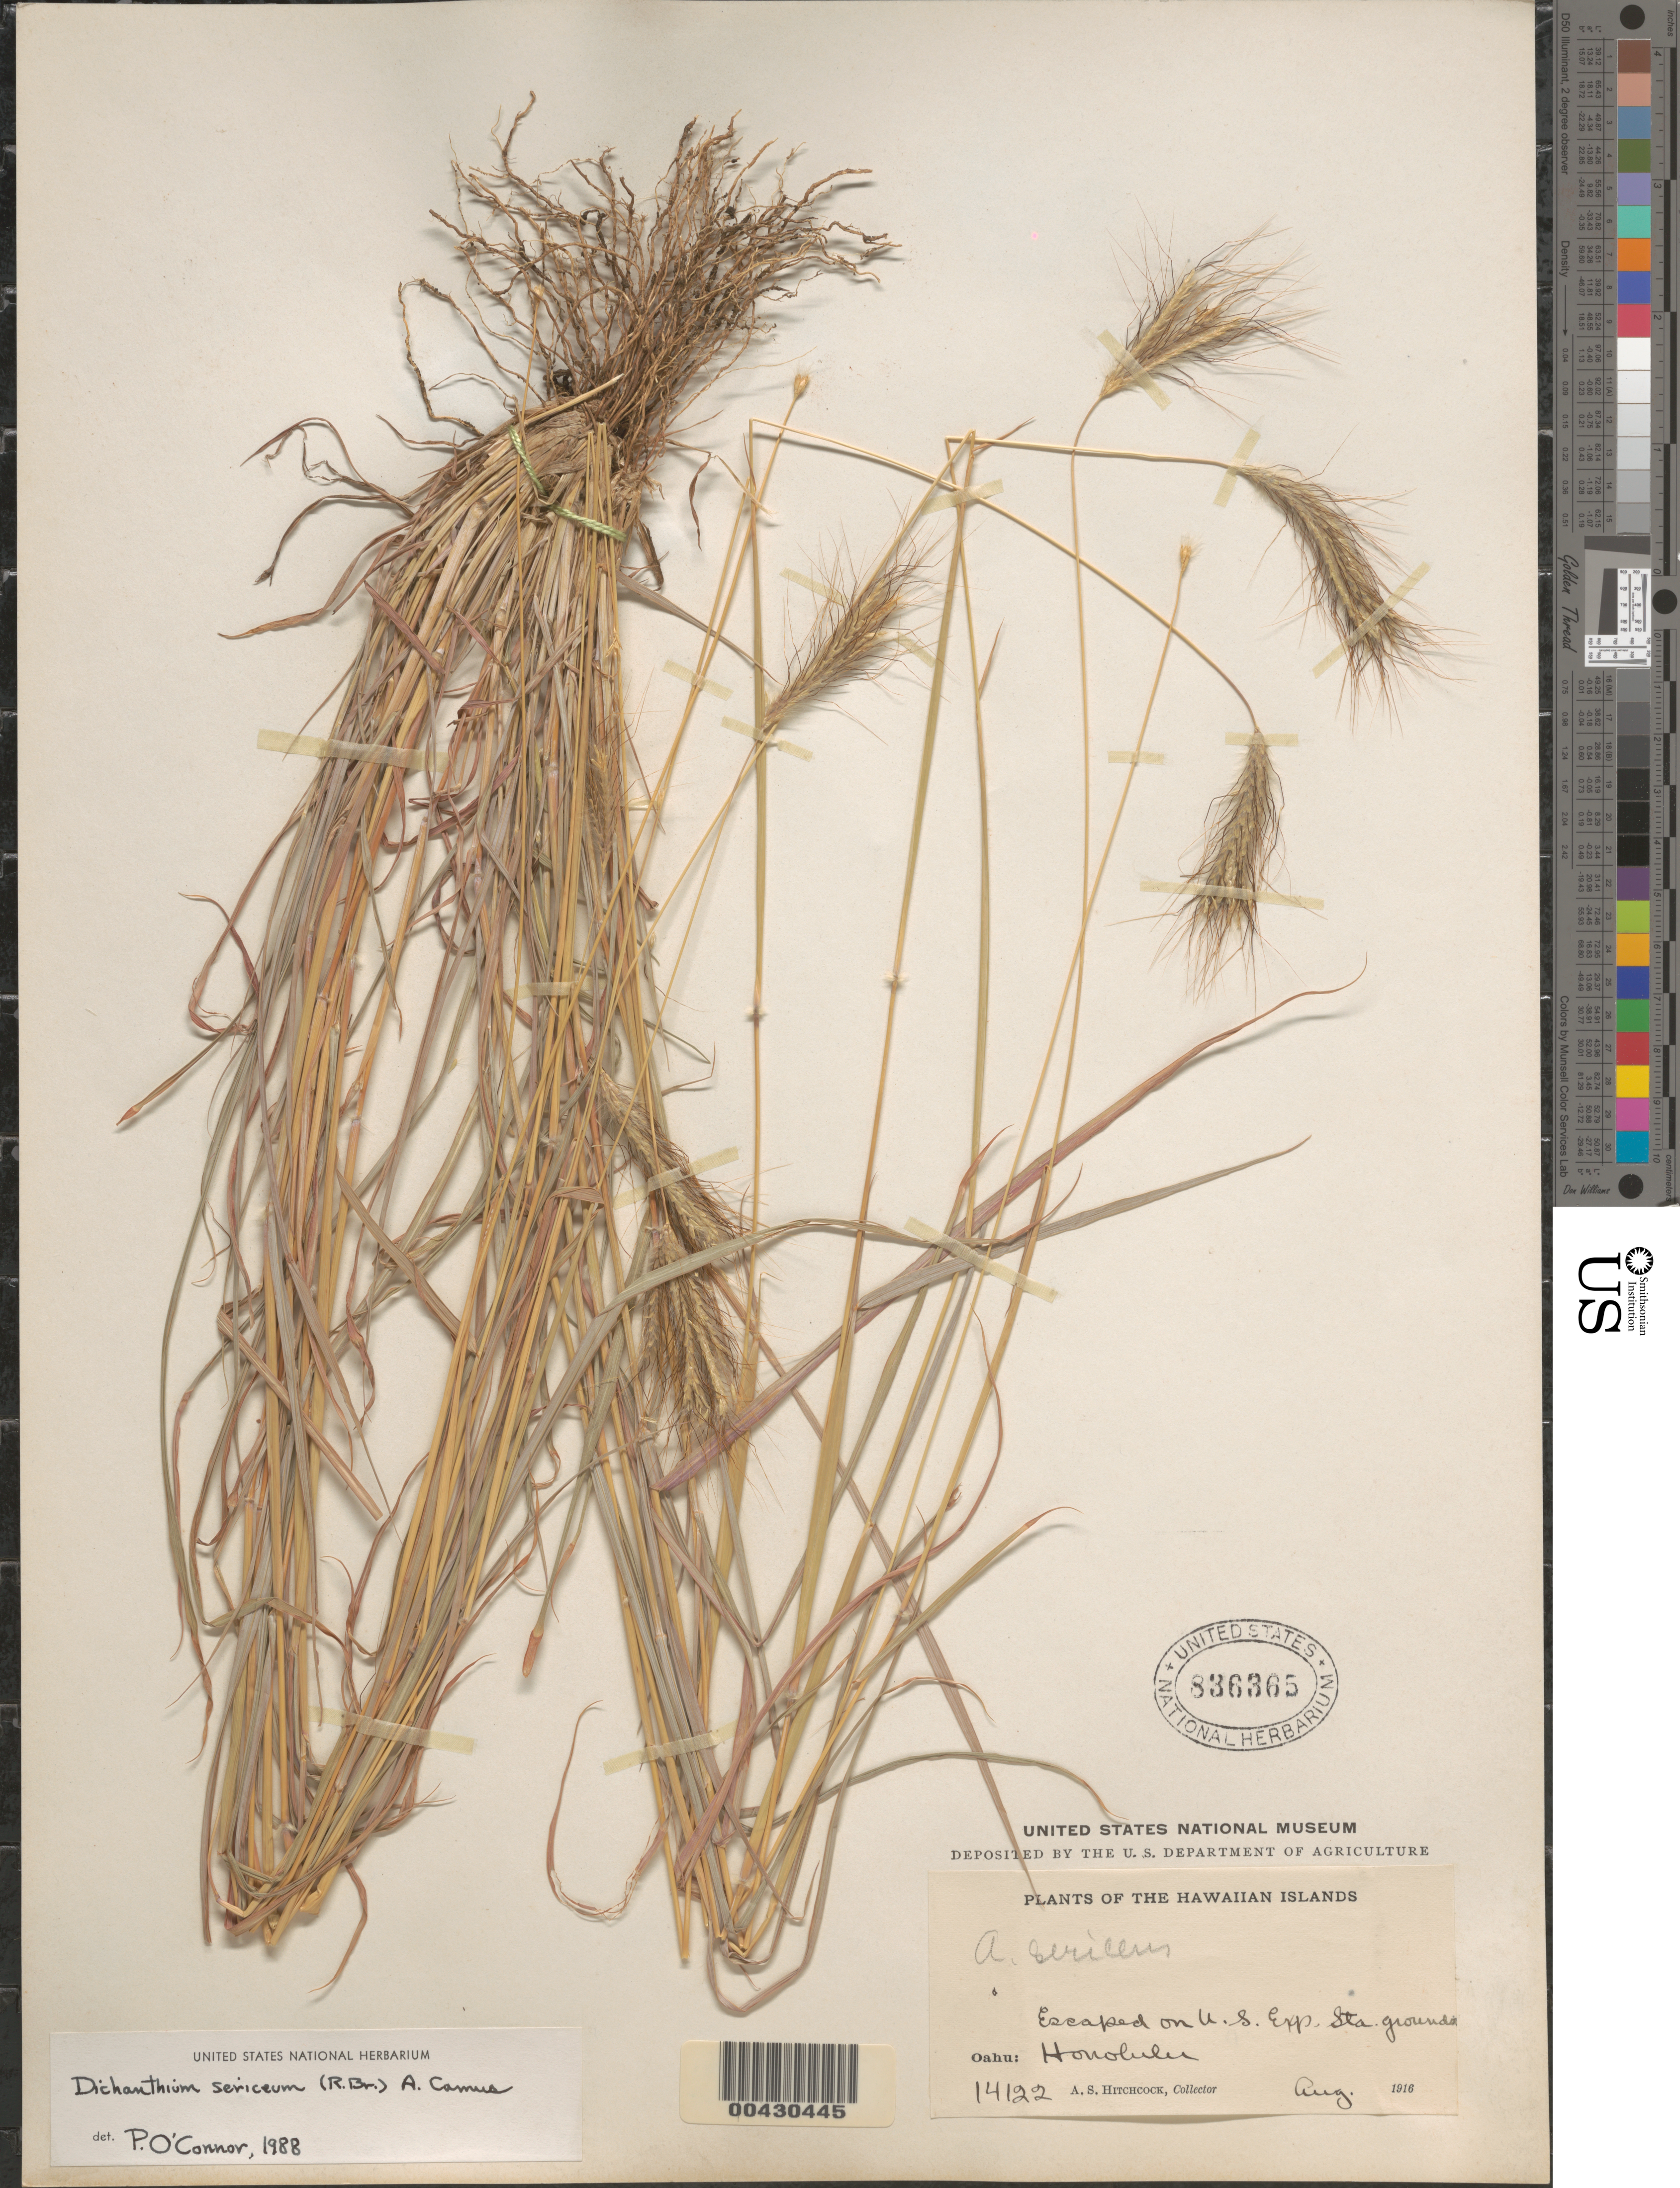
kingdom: Plantae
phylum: Tracheophyta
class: Liliopsida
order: Poales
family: Poaceae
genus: Dichanthium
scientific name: Dichanthium sericeum subsp. sericeum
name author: (R. Br.) A. Camus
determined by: Faccenda, K.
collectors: A. S. Hitchcock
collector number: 14122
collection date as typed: Aug 1916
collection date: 1916-08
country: United States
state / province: Hawaii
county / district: Honolulu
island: Oahu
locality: Honolulu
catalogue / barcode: US 836365